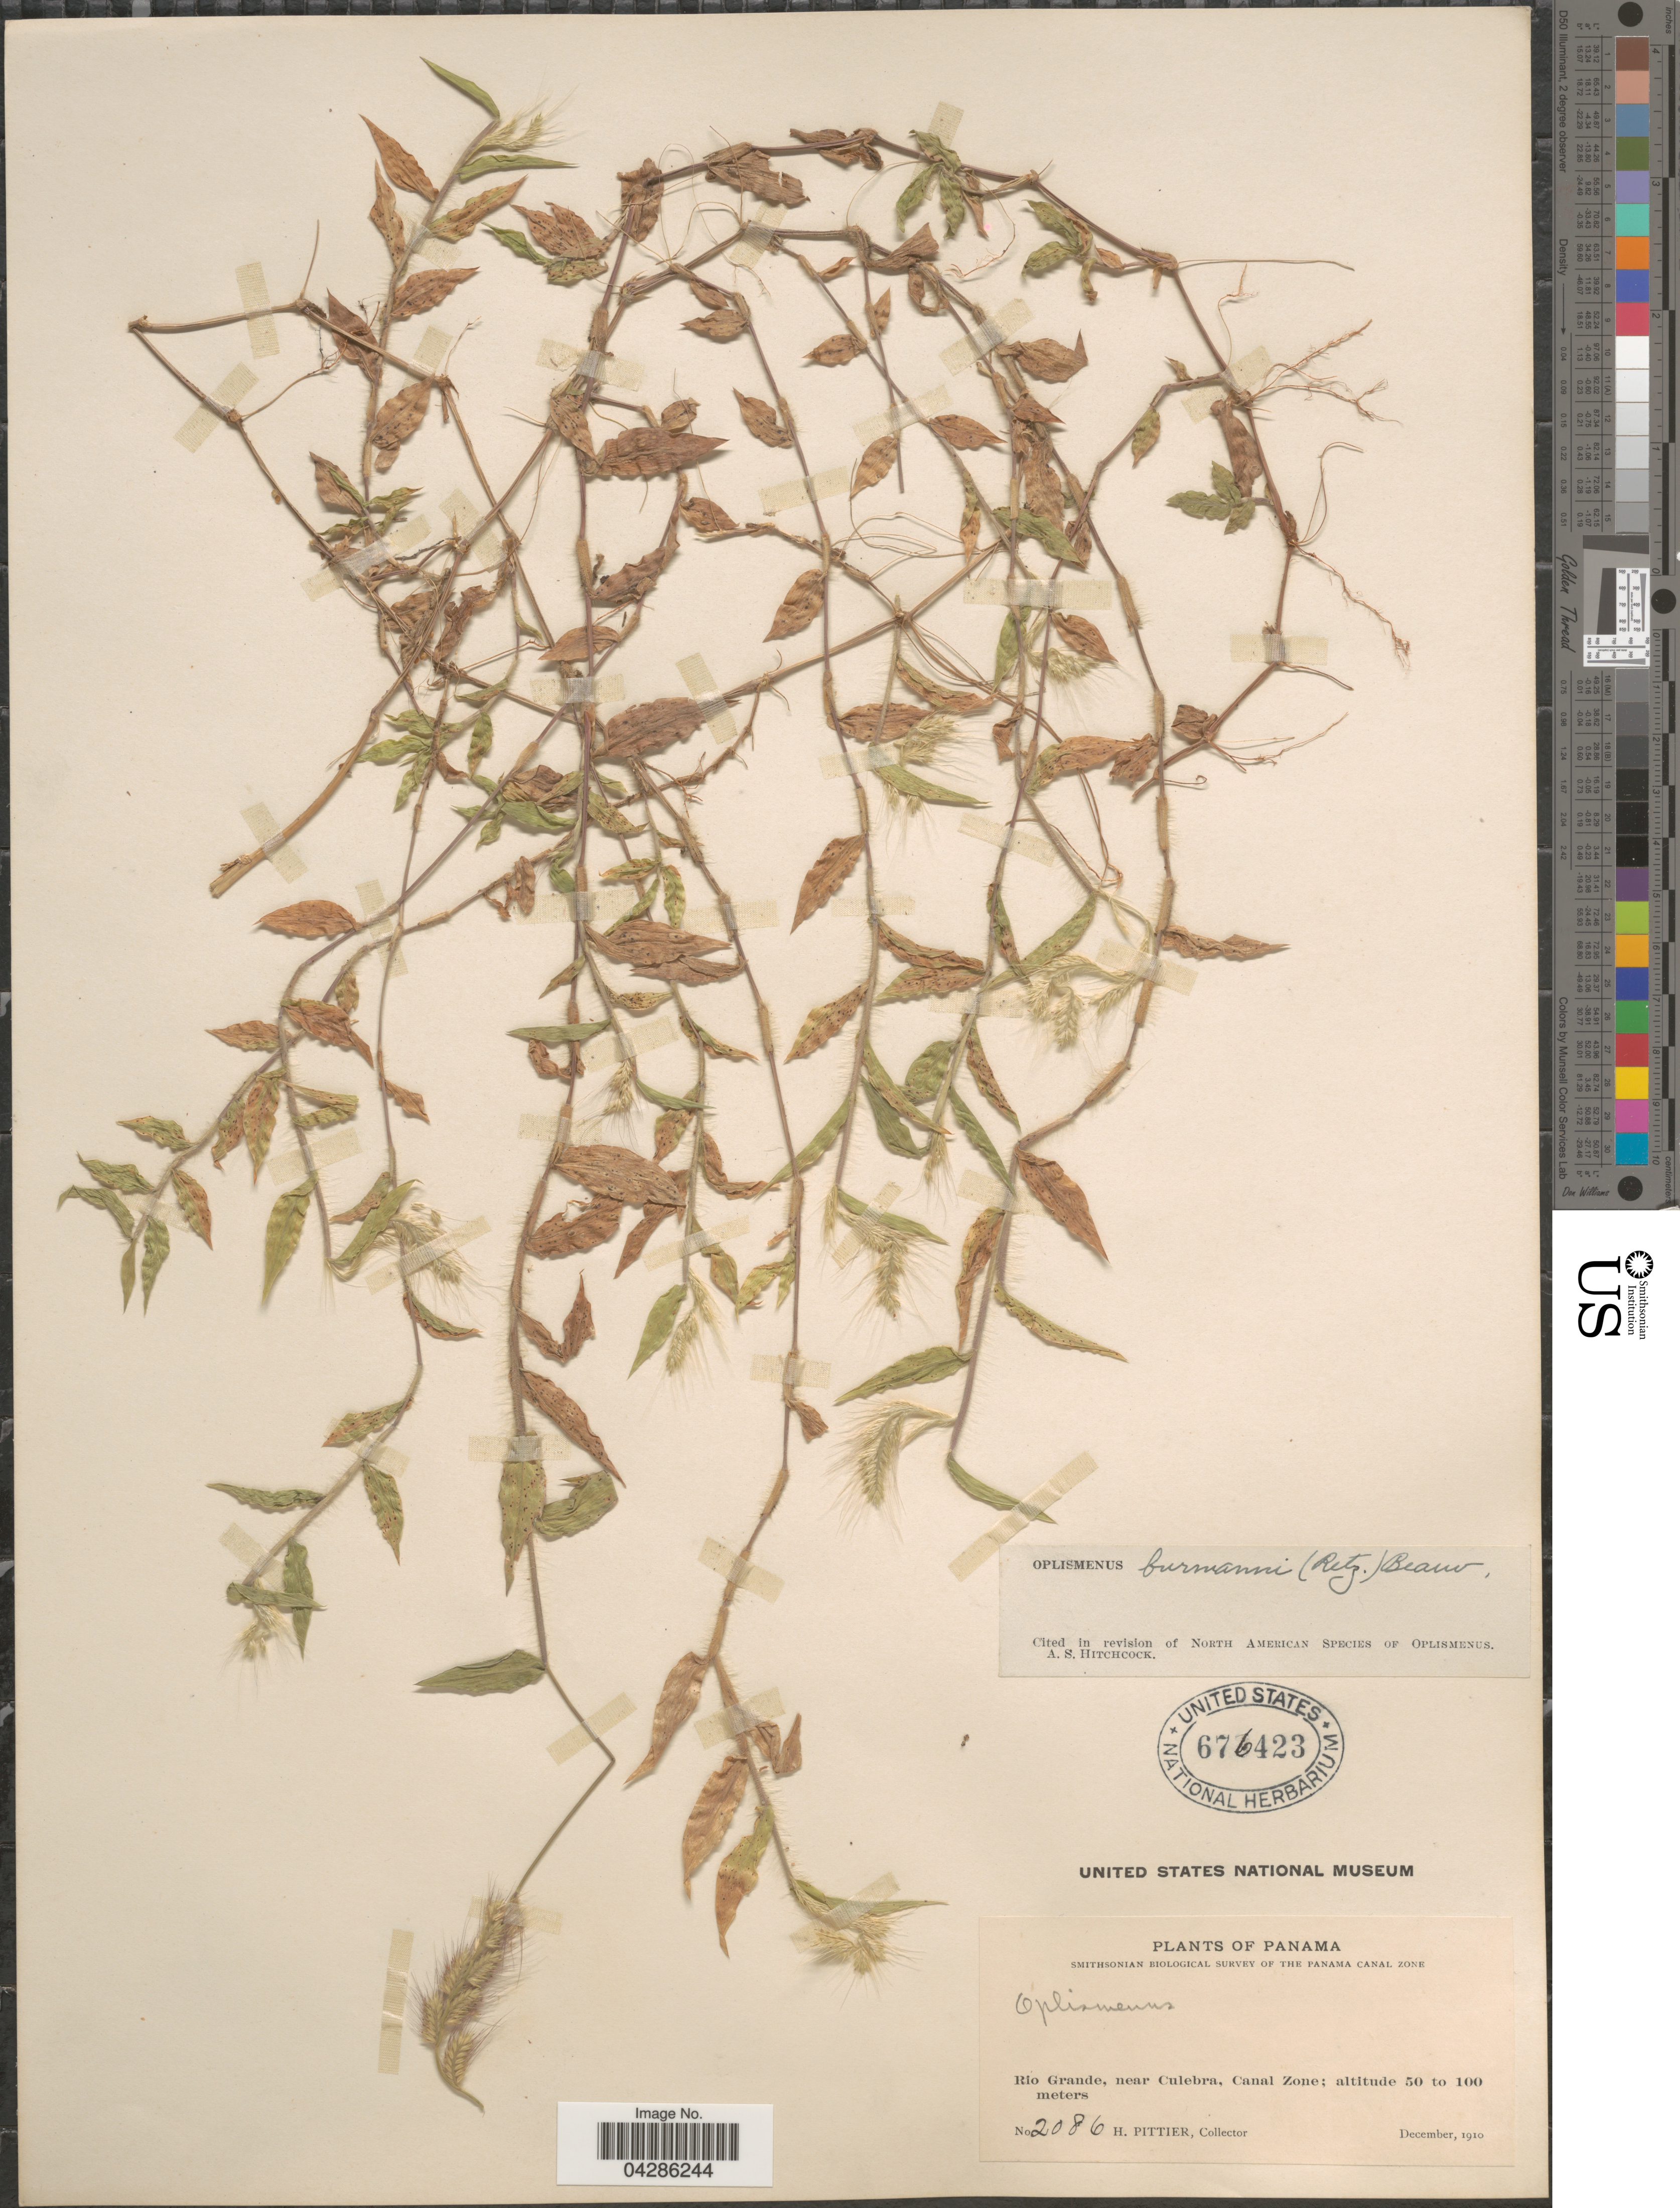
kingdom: Plantae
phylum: Tracheophyta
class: Liliopsida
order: Poales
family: Poaceae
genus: Oplismenus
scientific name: Oplismenus burmannii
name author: (Retz.) P. Beauv.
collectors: H. F. Pittier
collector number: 2086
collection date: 1910-12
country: Panama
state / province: Colón / Panamá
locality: Smithsonian Biological Survey of The Panama Canal Zone. Rio Grande, near Culebra, Canal Zone.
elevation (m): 50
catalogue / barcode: US 676423